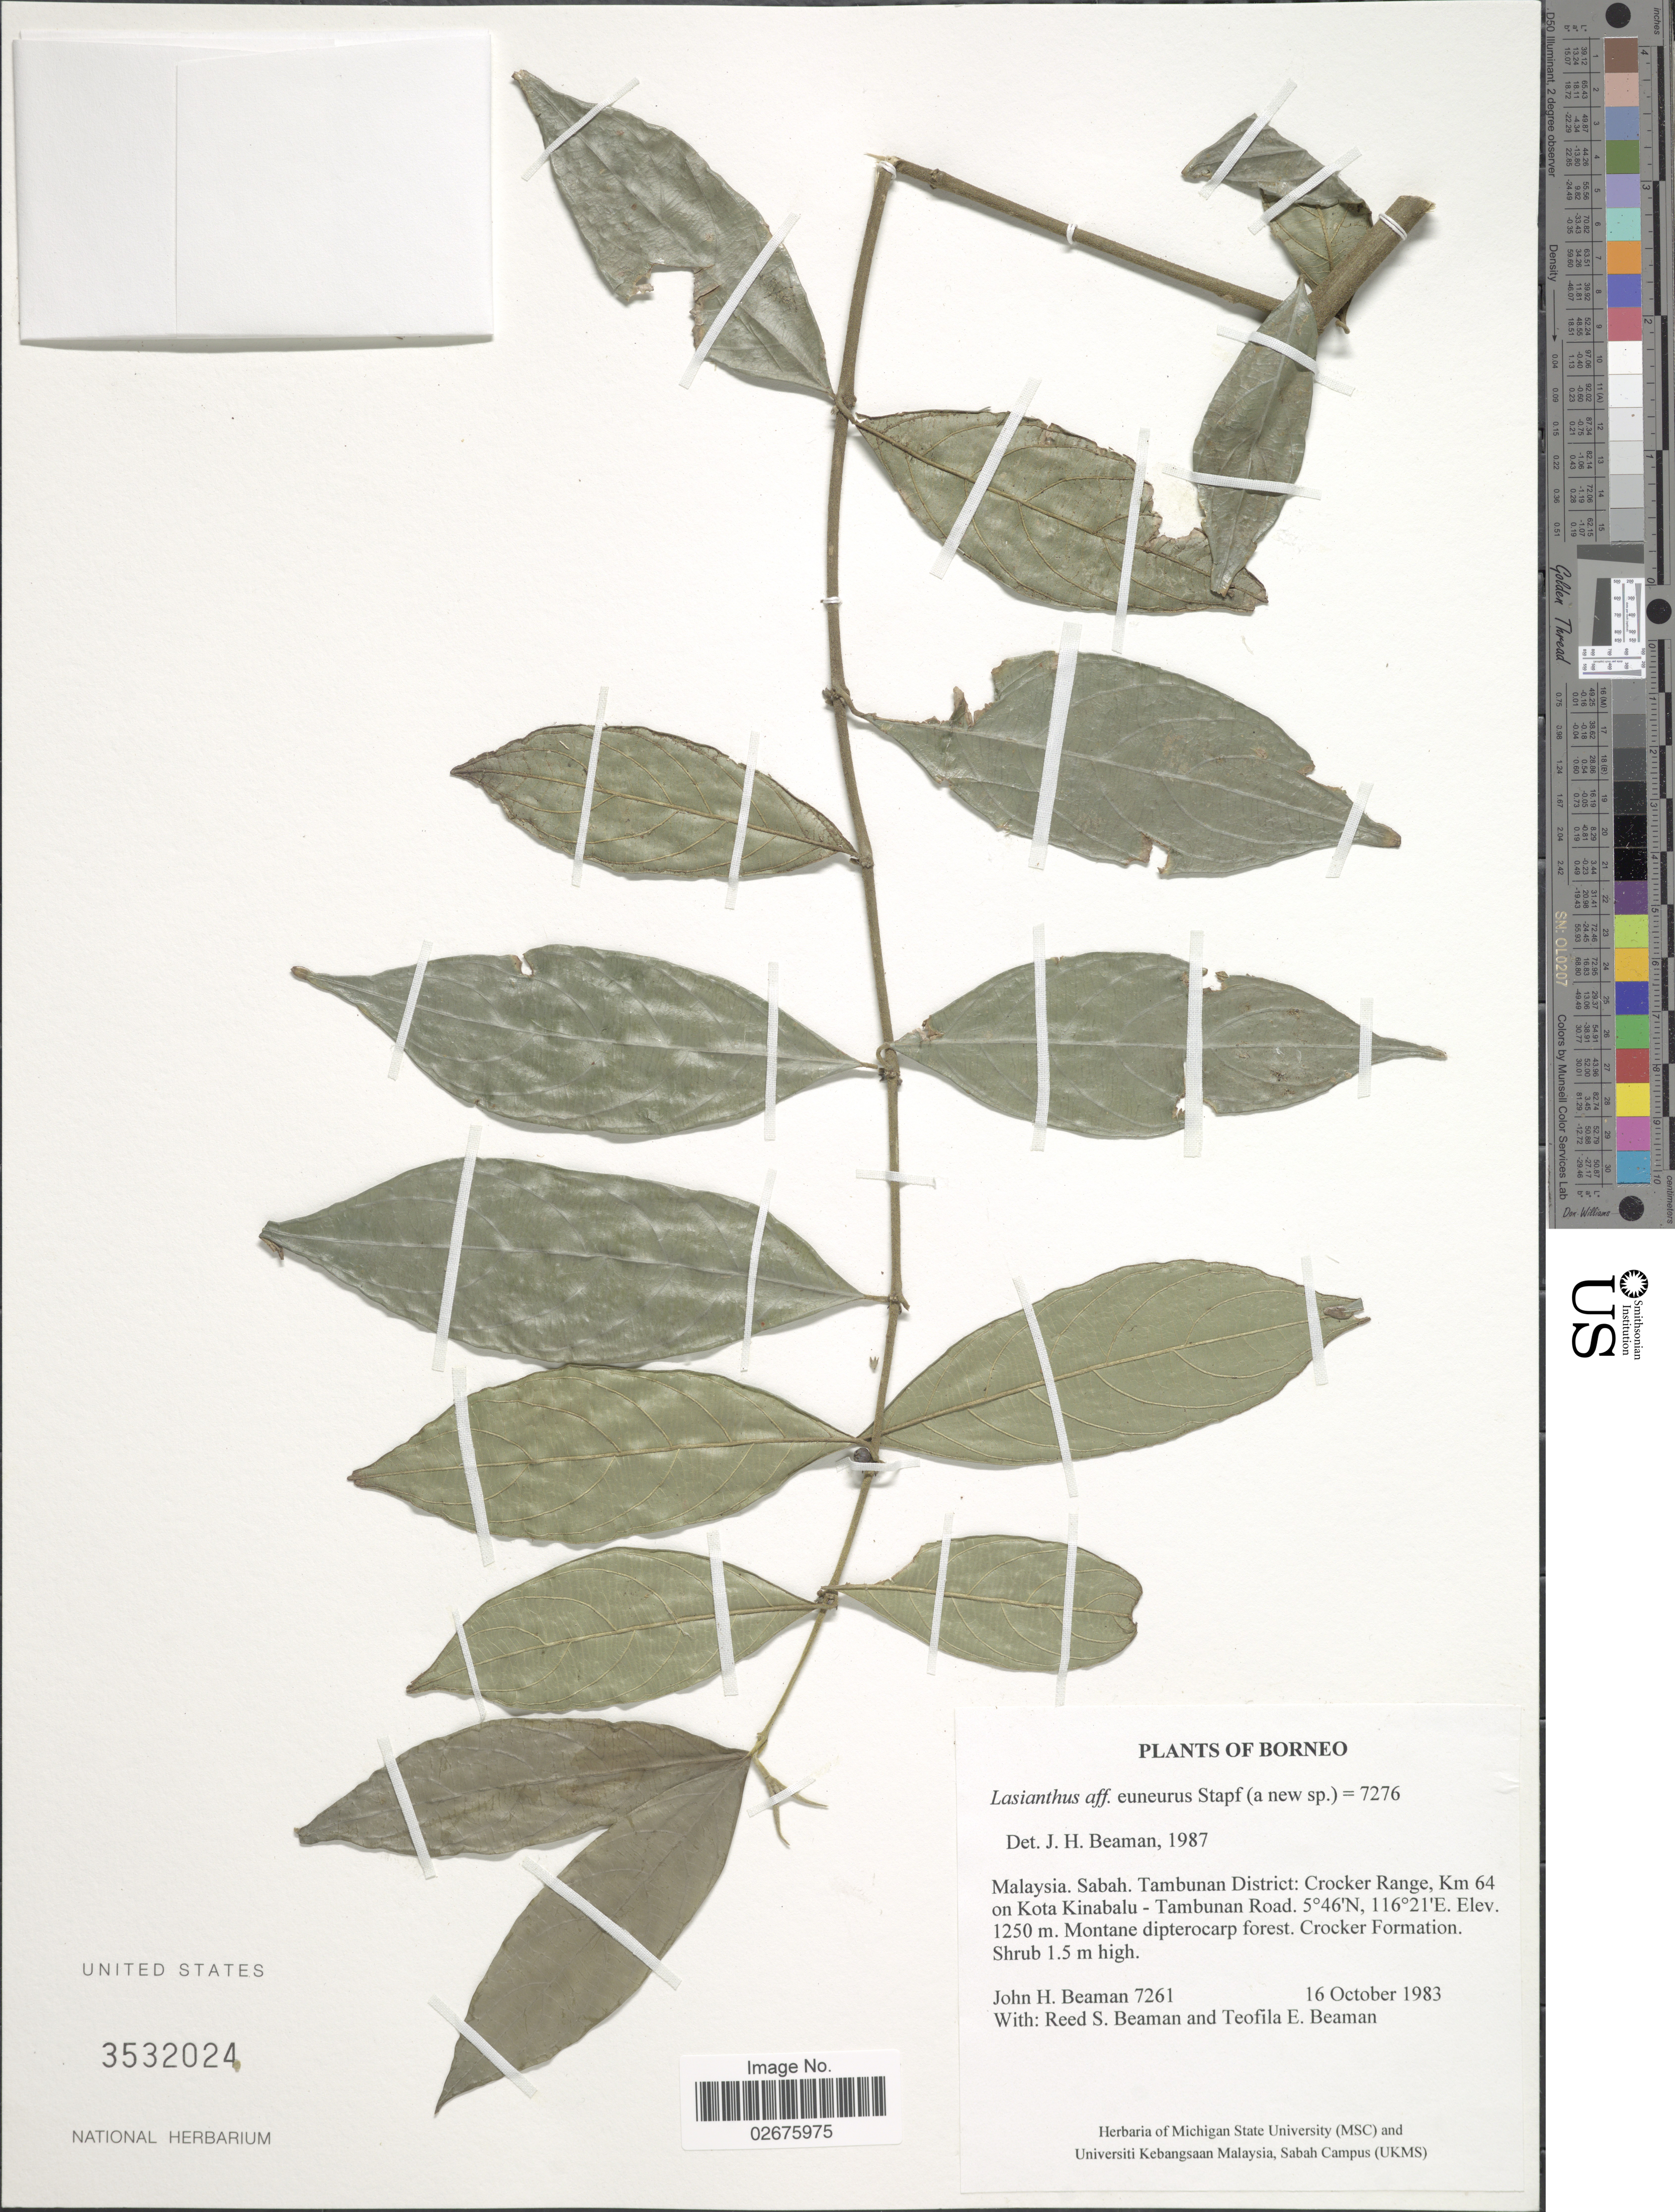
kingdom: Plantae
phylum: Tracheophyta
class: Magnoliopsida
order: Gentianales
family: Rubiaceae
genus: Lasianthus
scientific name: Lasianthus euneurus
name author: Stapf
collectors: J. H. Beaman, R. S. Beaman & T. E. Beaman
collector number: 7261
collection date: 1983-10-16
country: Malaysia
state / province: Sabah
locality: Borneo, Tambunan District: Crocker Range, Km 64 on Kota Kinabalu - Tambunan Road. Montane dipterocarp forest. Crocker Formation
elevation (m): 1250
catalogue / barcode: US 3532024